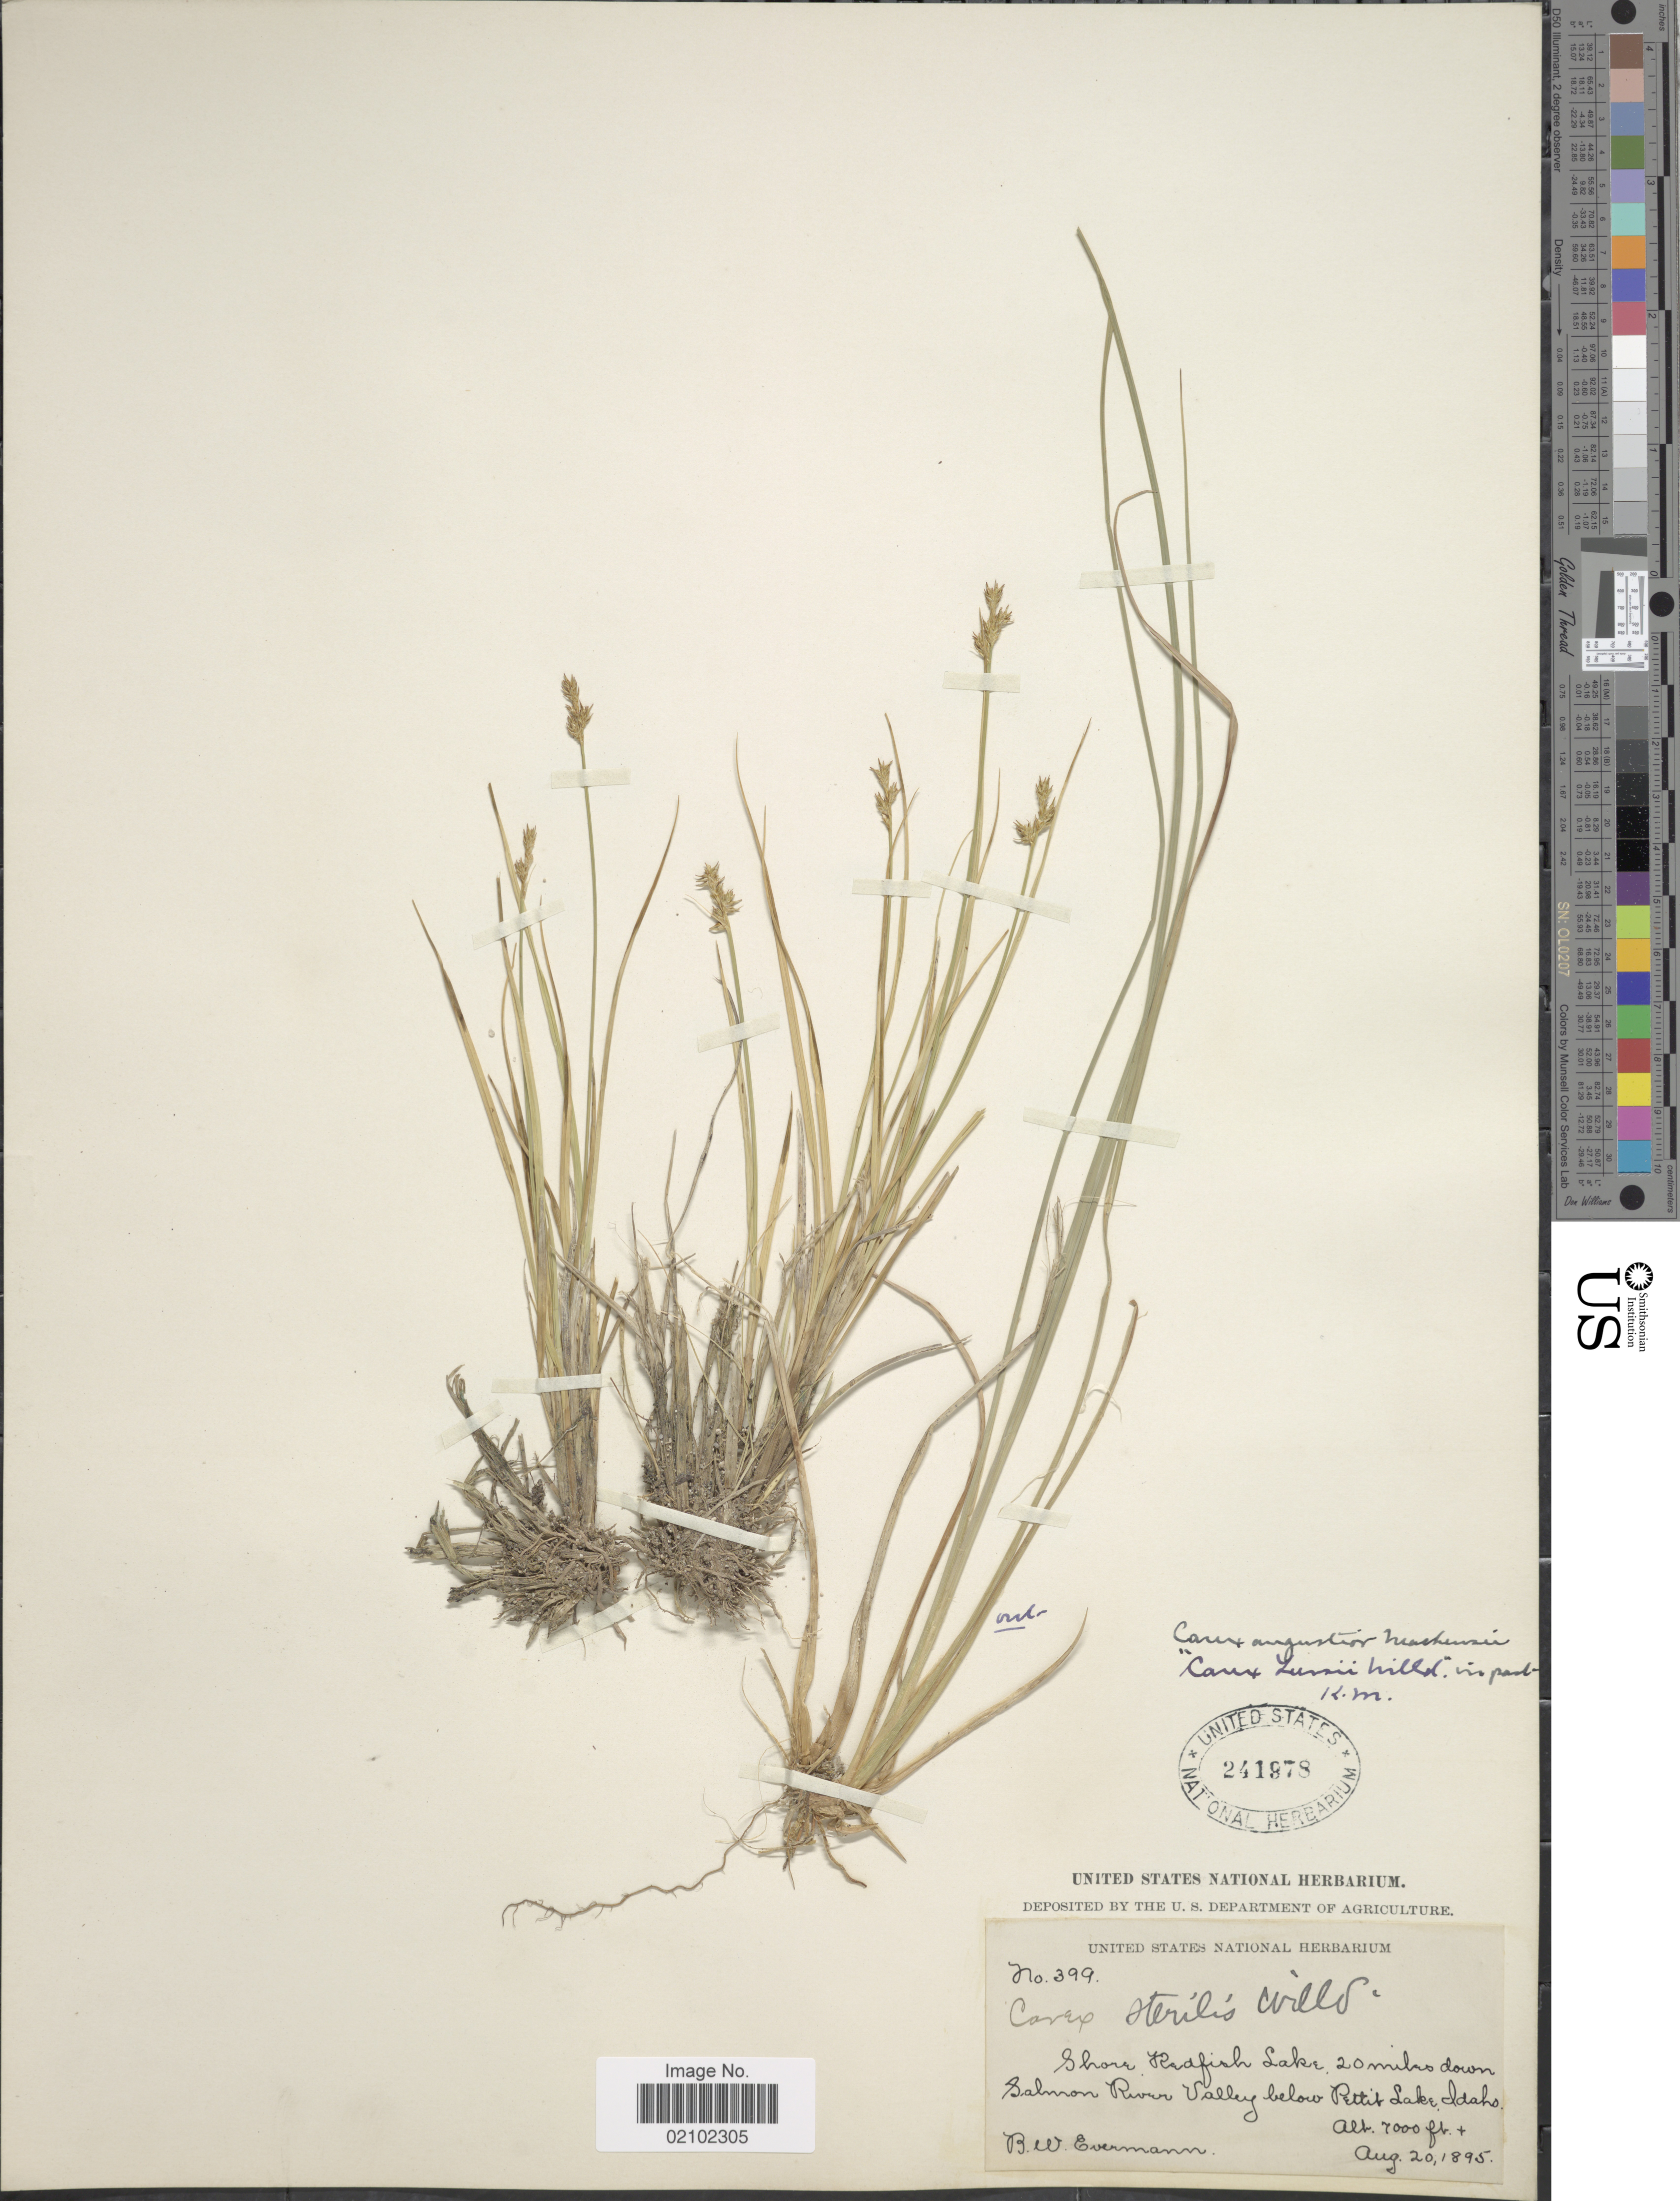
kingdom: Plantae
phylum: Tracheophyta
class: Liliopsida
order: Poales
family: Cyperaceae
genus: Carex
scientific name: Carex echinata subsp. echinata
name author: Murray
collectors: B. W. Evermann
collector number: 399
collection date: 1895-08-20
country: United States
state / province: Idaho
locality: Redfish Lake, 20 miles don Salmon River Valley below Petit Lake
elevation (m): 2134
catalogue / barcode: US 241978